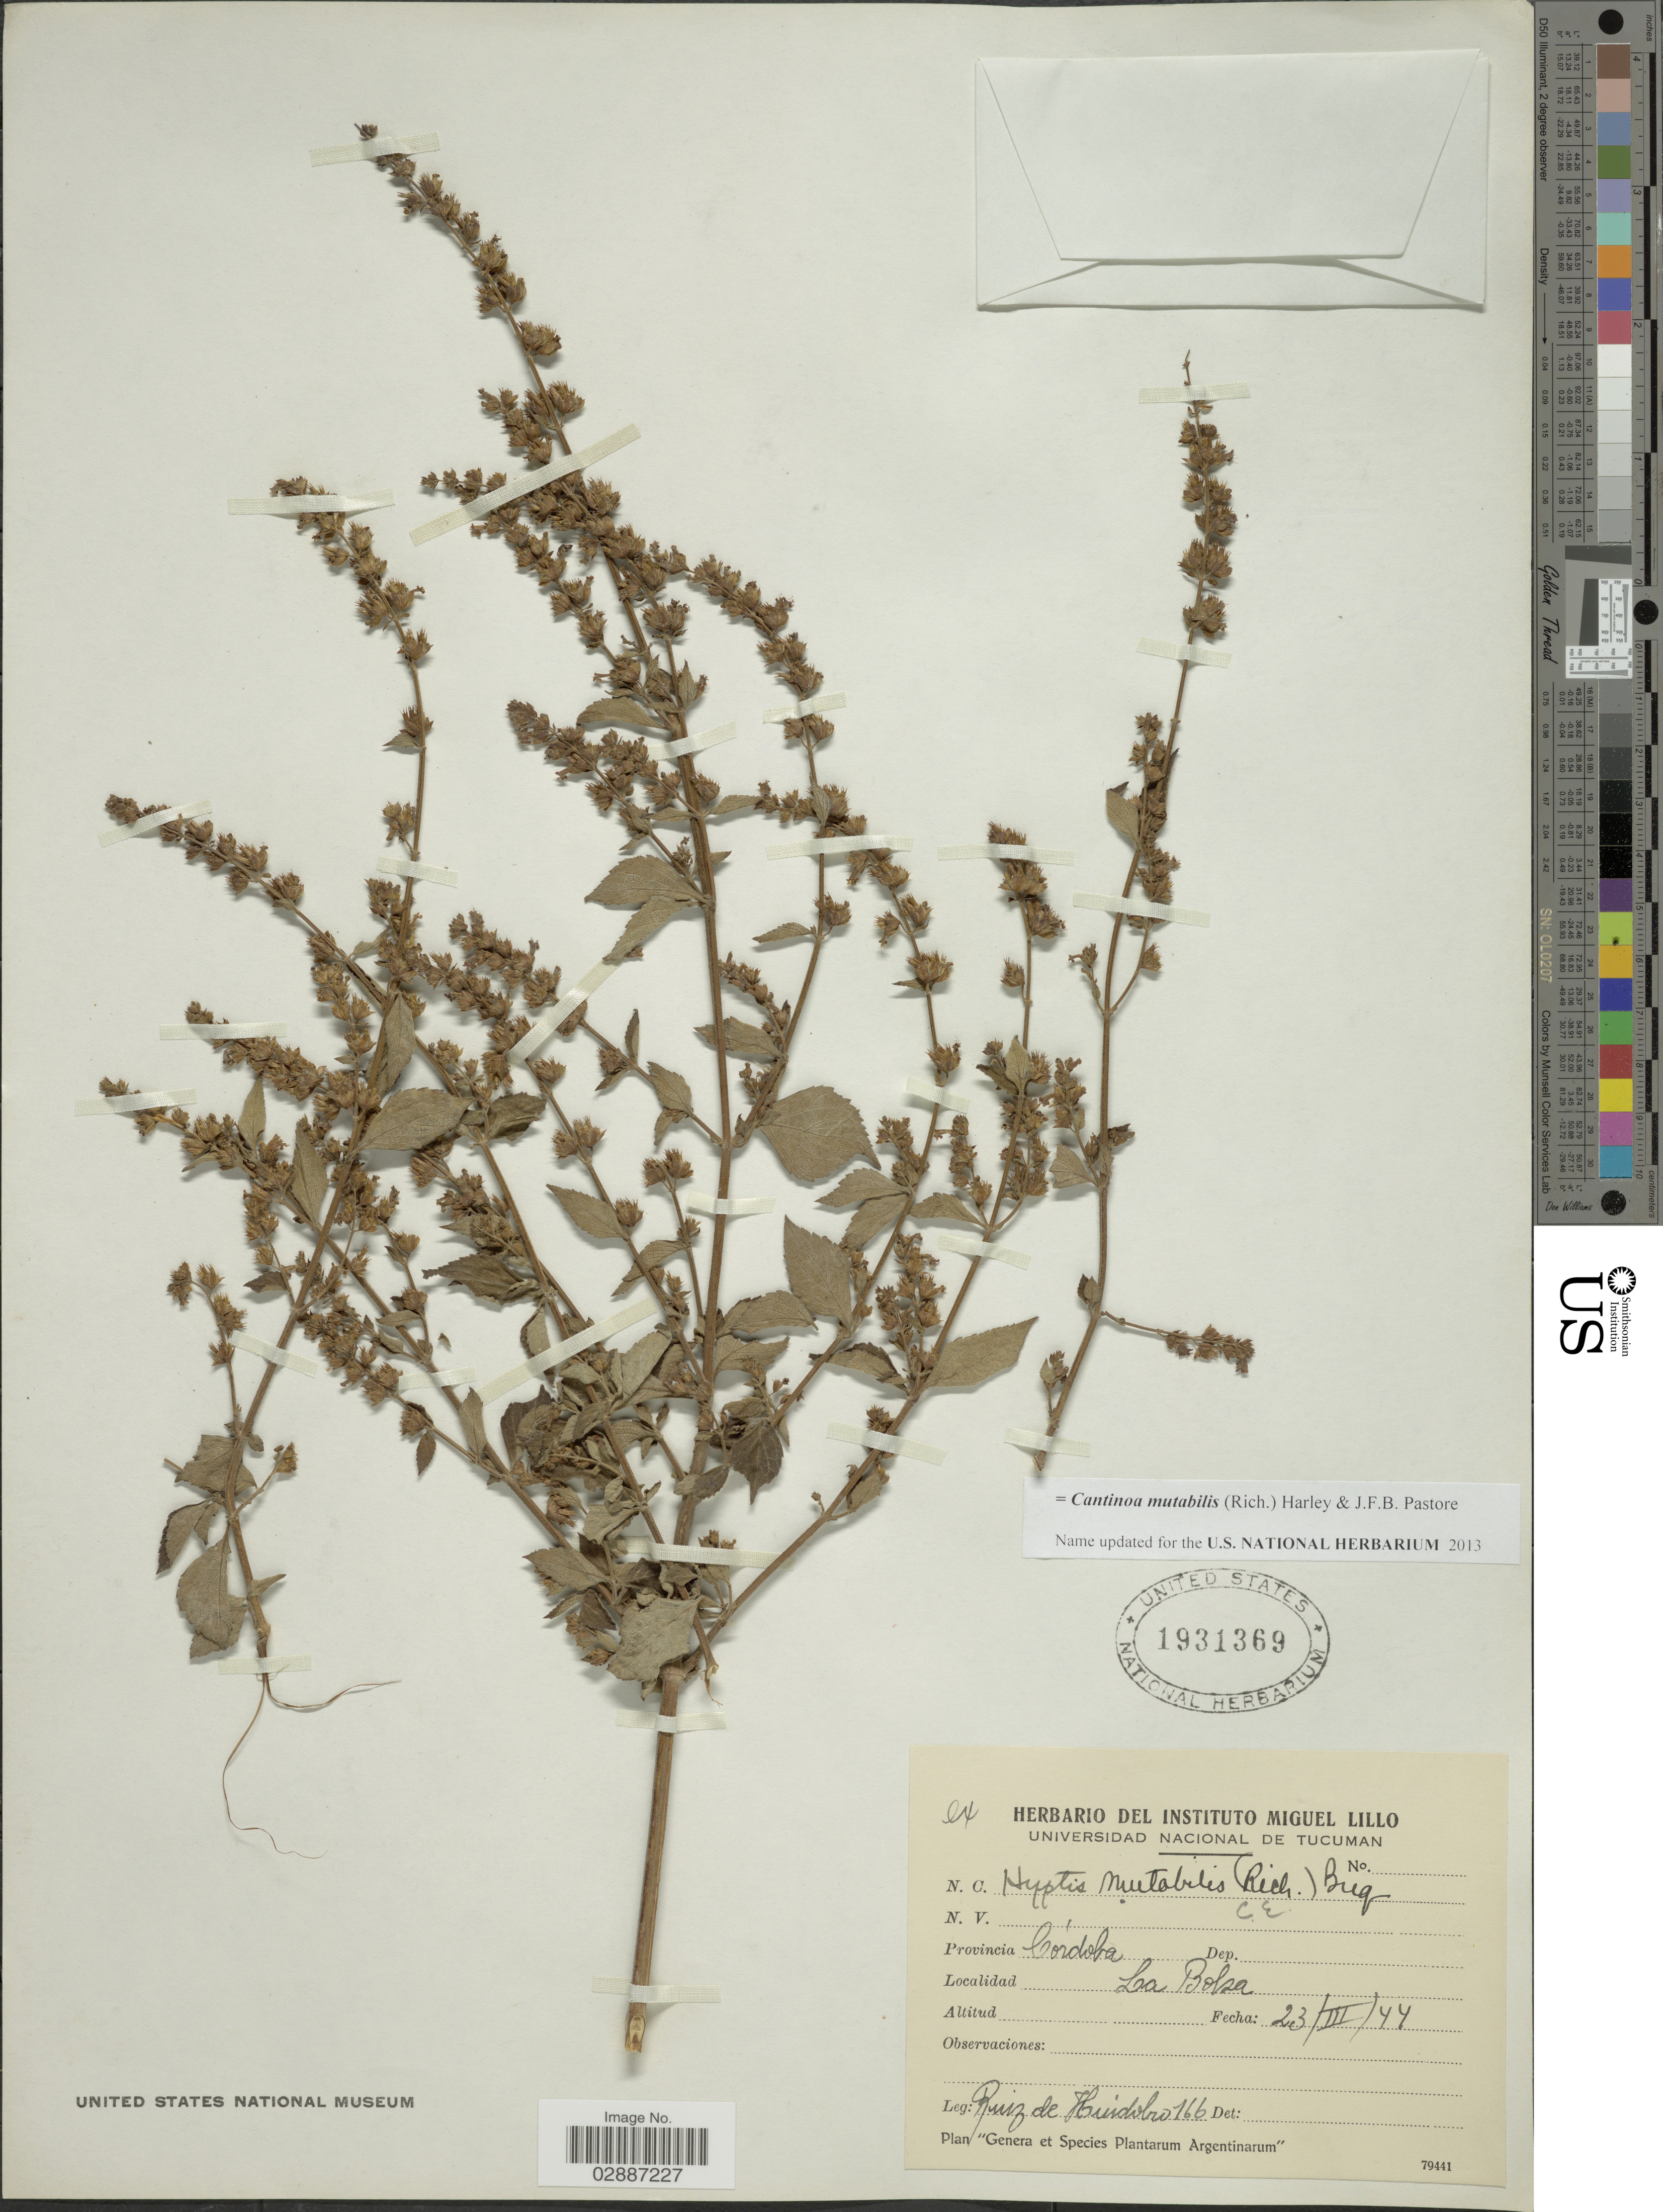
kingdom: Plantae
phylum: Tracheophyta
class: Magnoliopsida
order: Lamiales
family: Lamiaceae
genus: Cantinoa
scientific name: Cantinoa mutabilis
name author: (Epling) Harley & J.F.B. Pastore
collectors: R. Huidobro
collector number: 166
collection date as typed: Transcribed d/m/y: 23/3/44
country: Argentina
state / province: Cordoba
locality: La Bolsa.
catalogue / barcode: US 1931369